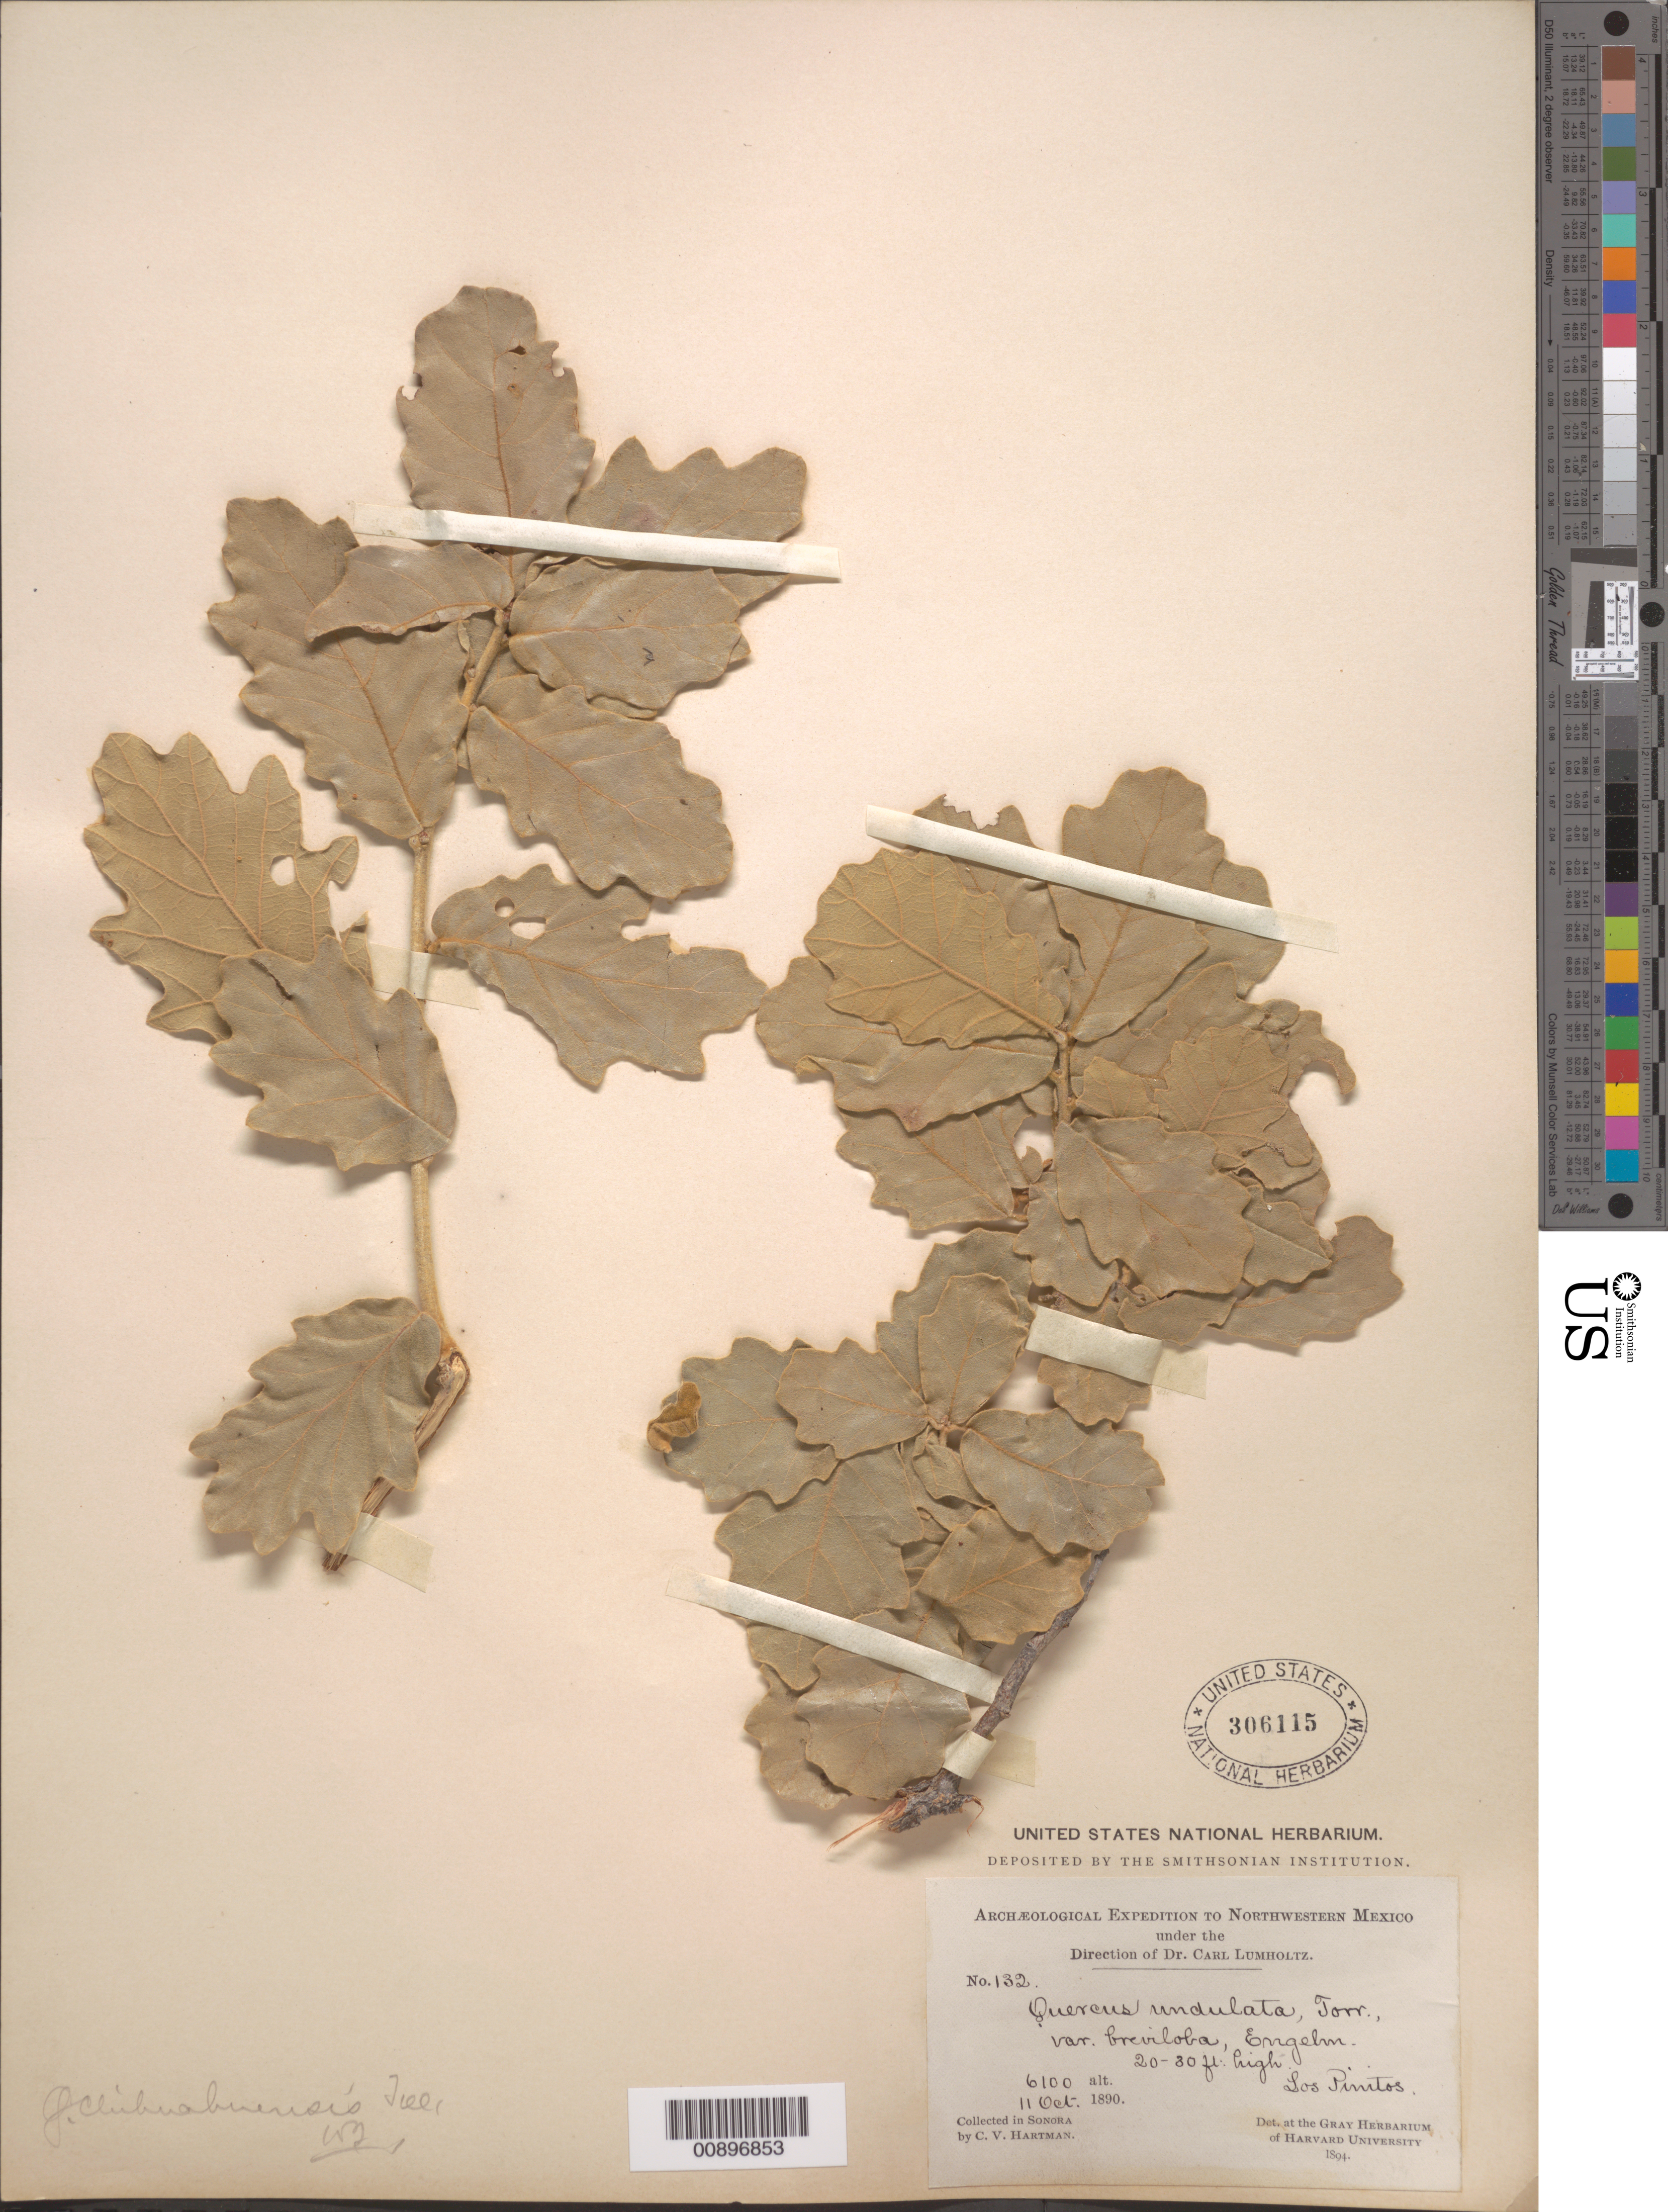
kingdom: Plantae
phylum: Tracheophyta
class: Magnoliopsida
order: Fagales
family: Fagaceae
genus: Quercus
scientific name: Quercus chihuahuensis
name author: Trel.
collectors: C. V. Hartman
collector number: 132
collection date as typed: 11 Oct 1890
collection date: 1890-10-11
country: Mexico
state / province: Sonora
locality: Los Pinitos, Sonora.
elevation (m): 1859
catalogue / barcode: US 306115